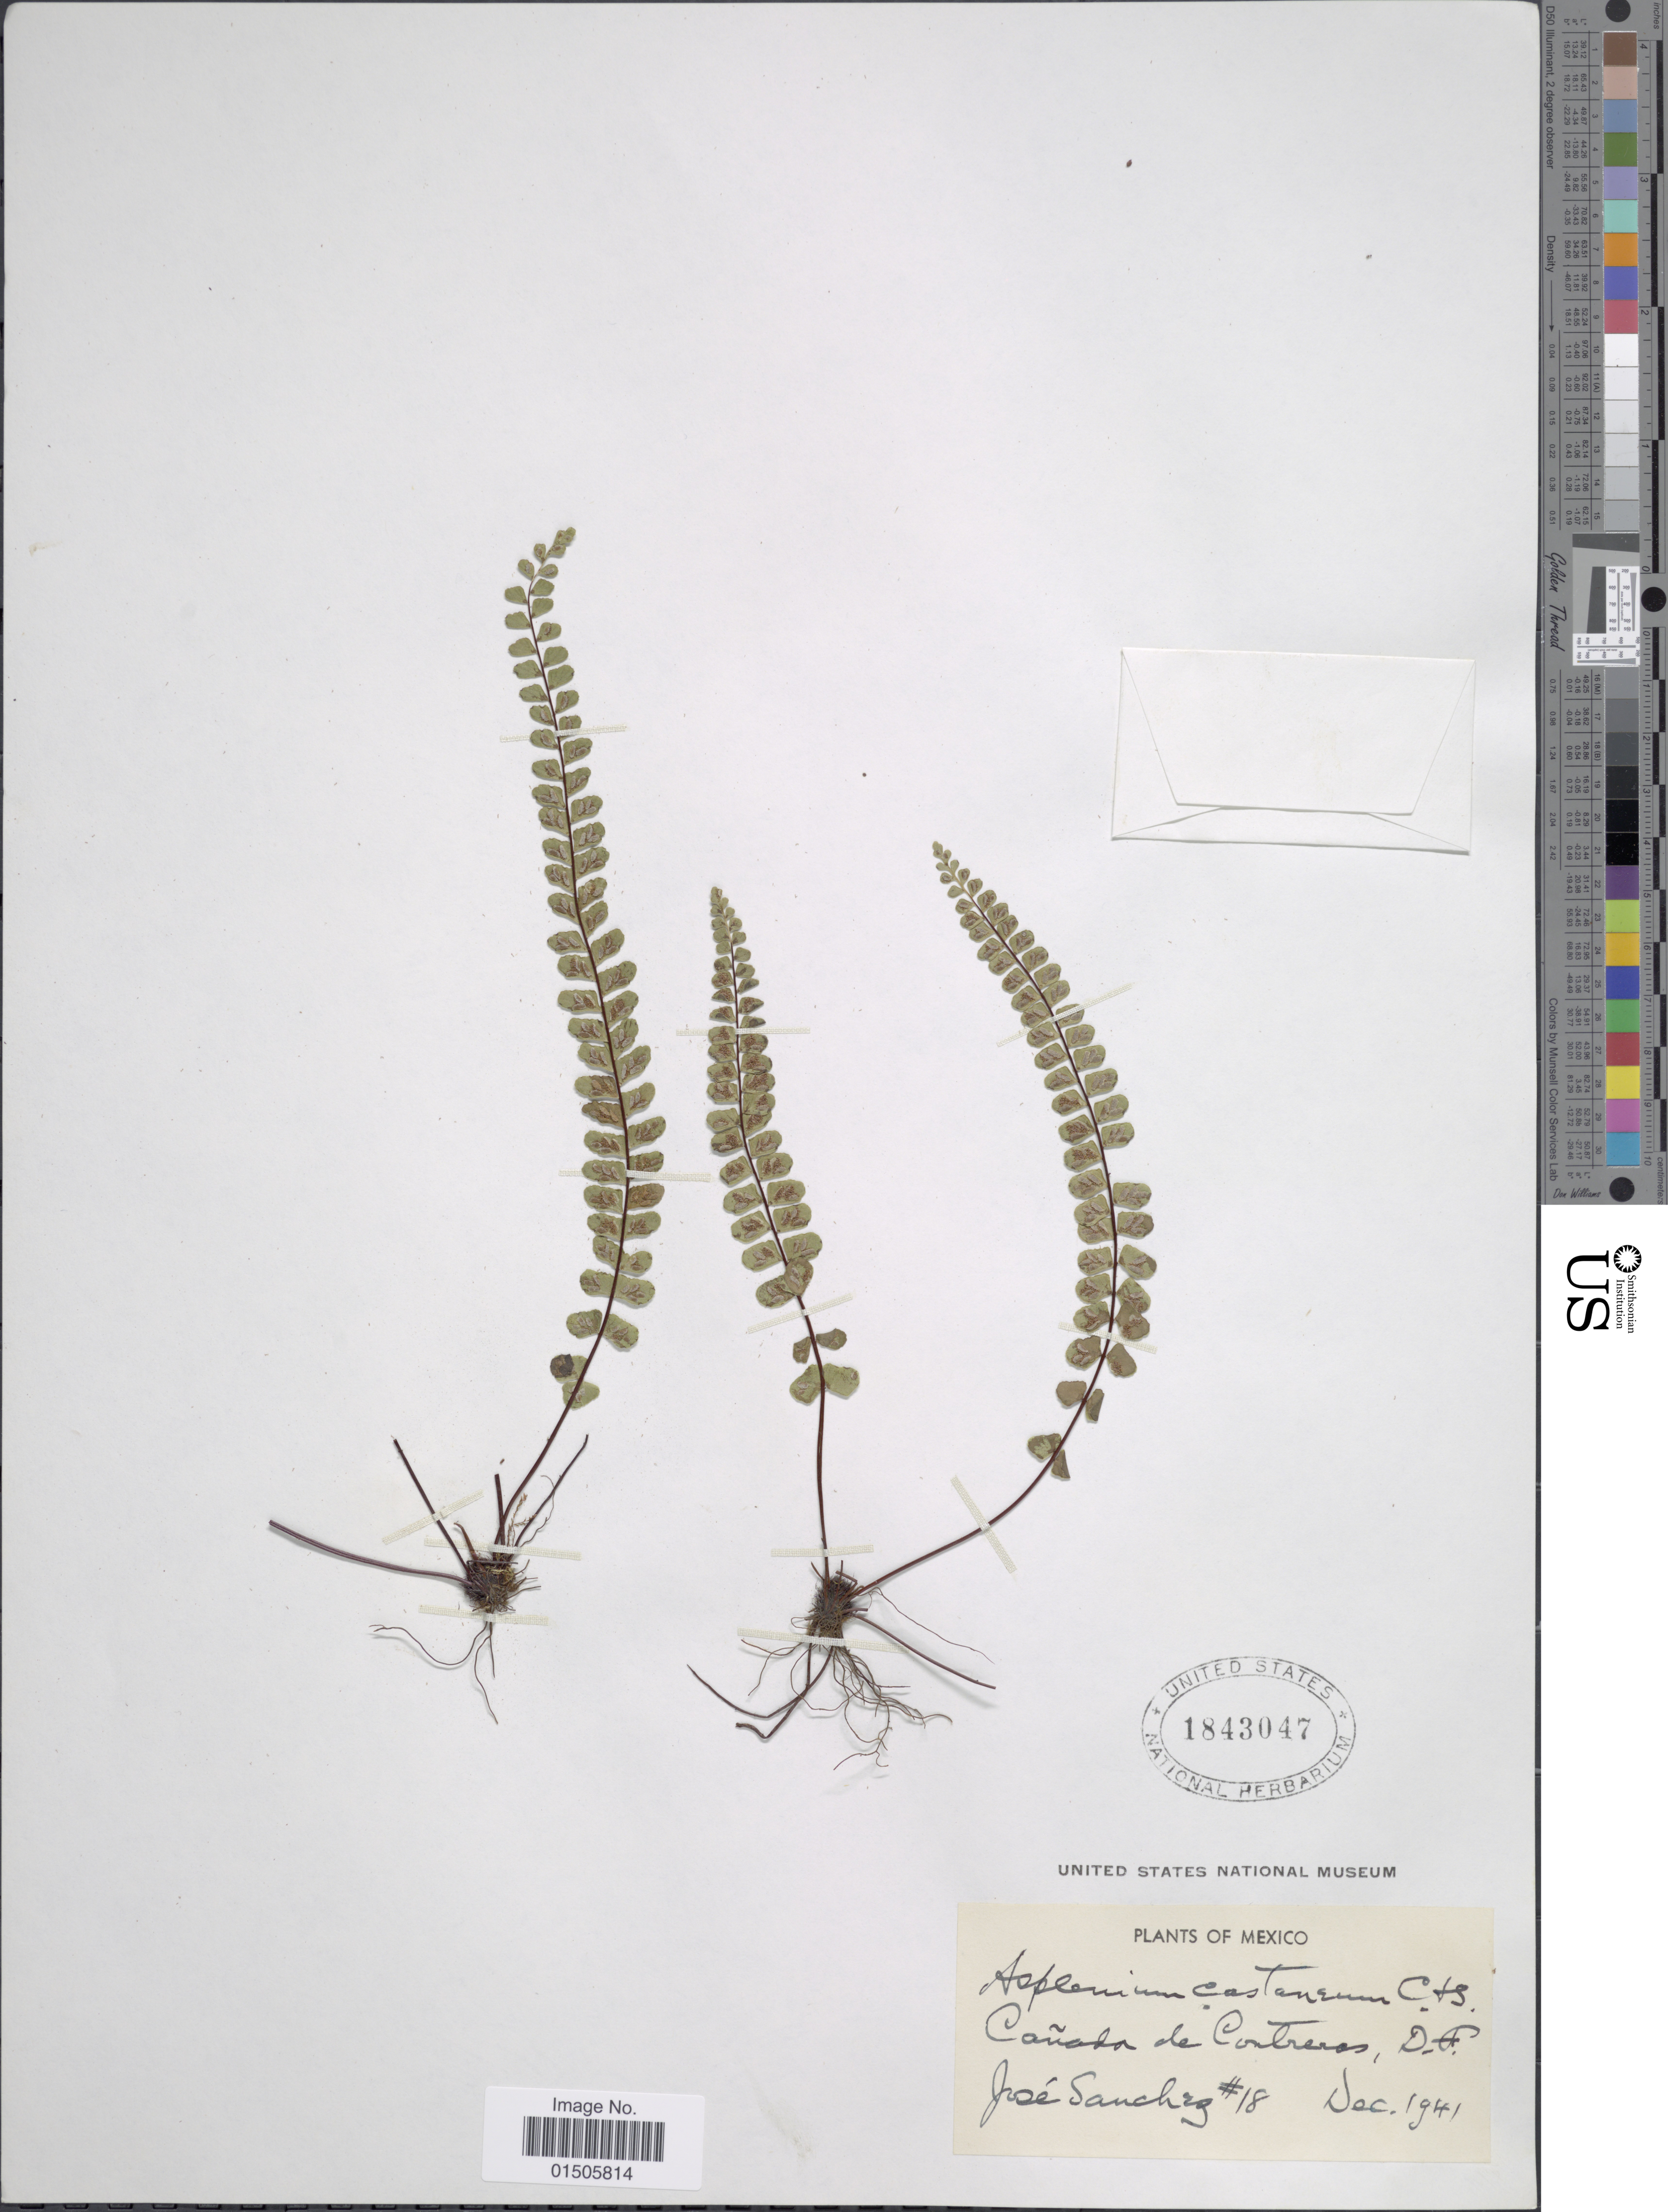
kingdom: Plantae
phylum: Tracheophyta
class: Polypodiopsida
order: Polypodiales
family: Aspleniaceae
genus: Asplenium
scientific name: Asplenium castaneum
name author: Schltdl. & Cham.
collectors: J. Sánchez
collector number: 18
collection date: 1941-12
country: Mexico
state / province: Distrito Federal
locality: Canada de Contreras D.F.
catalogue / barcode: US 1843047